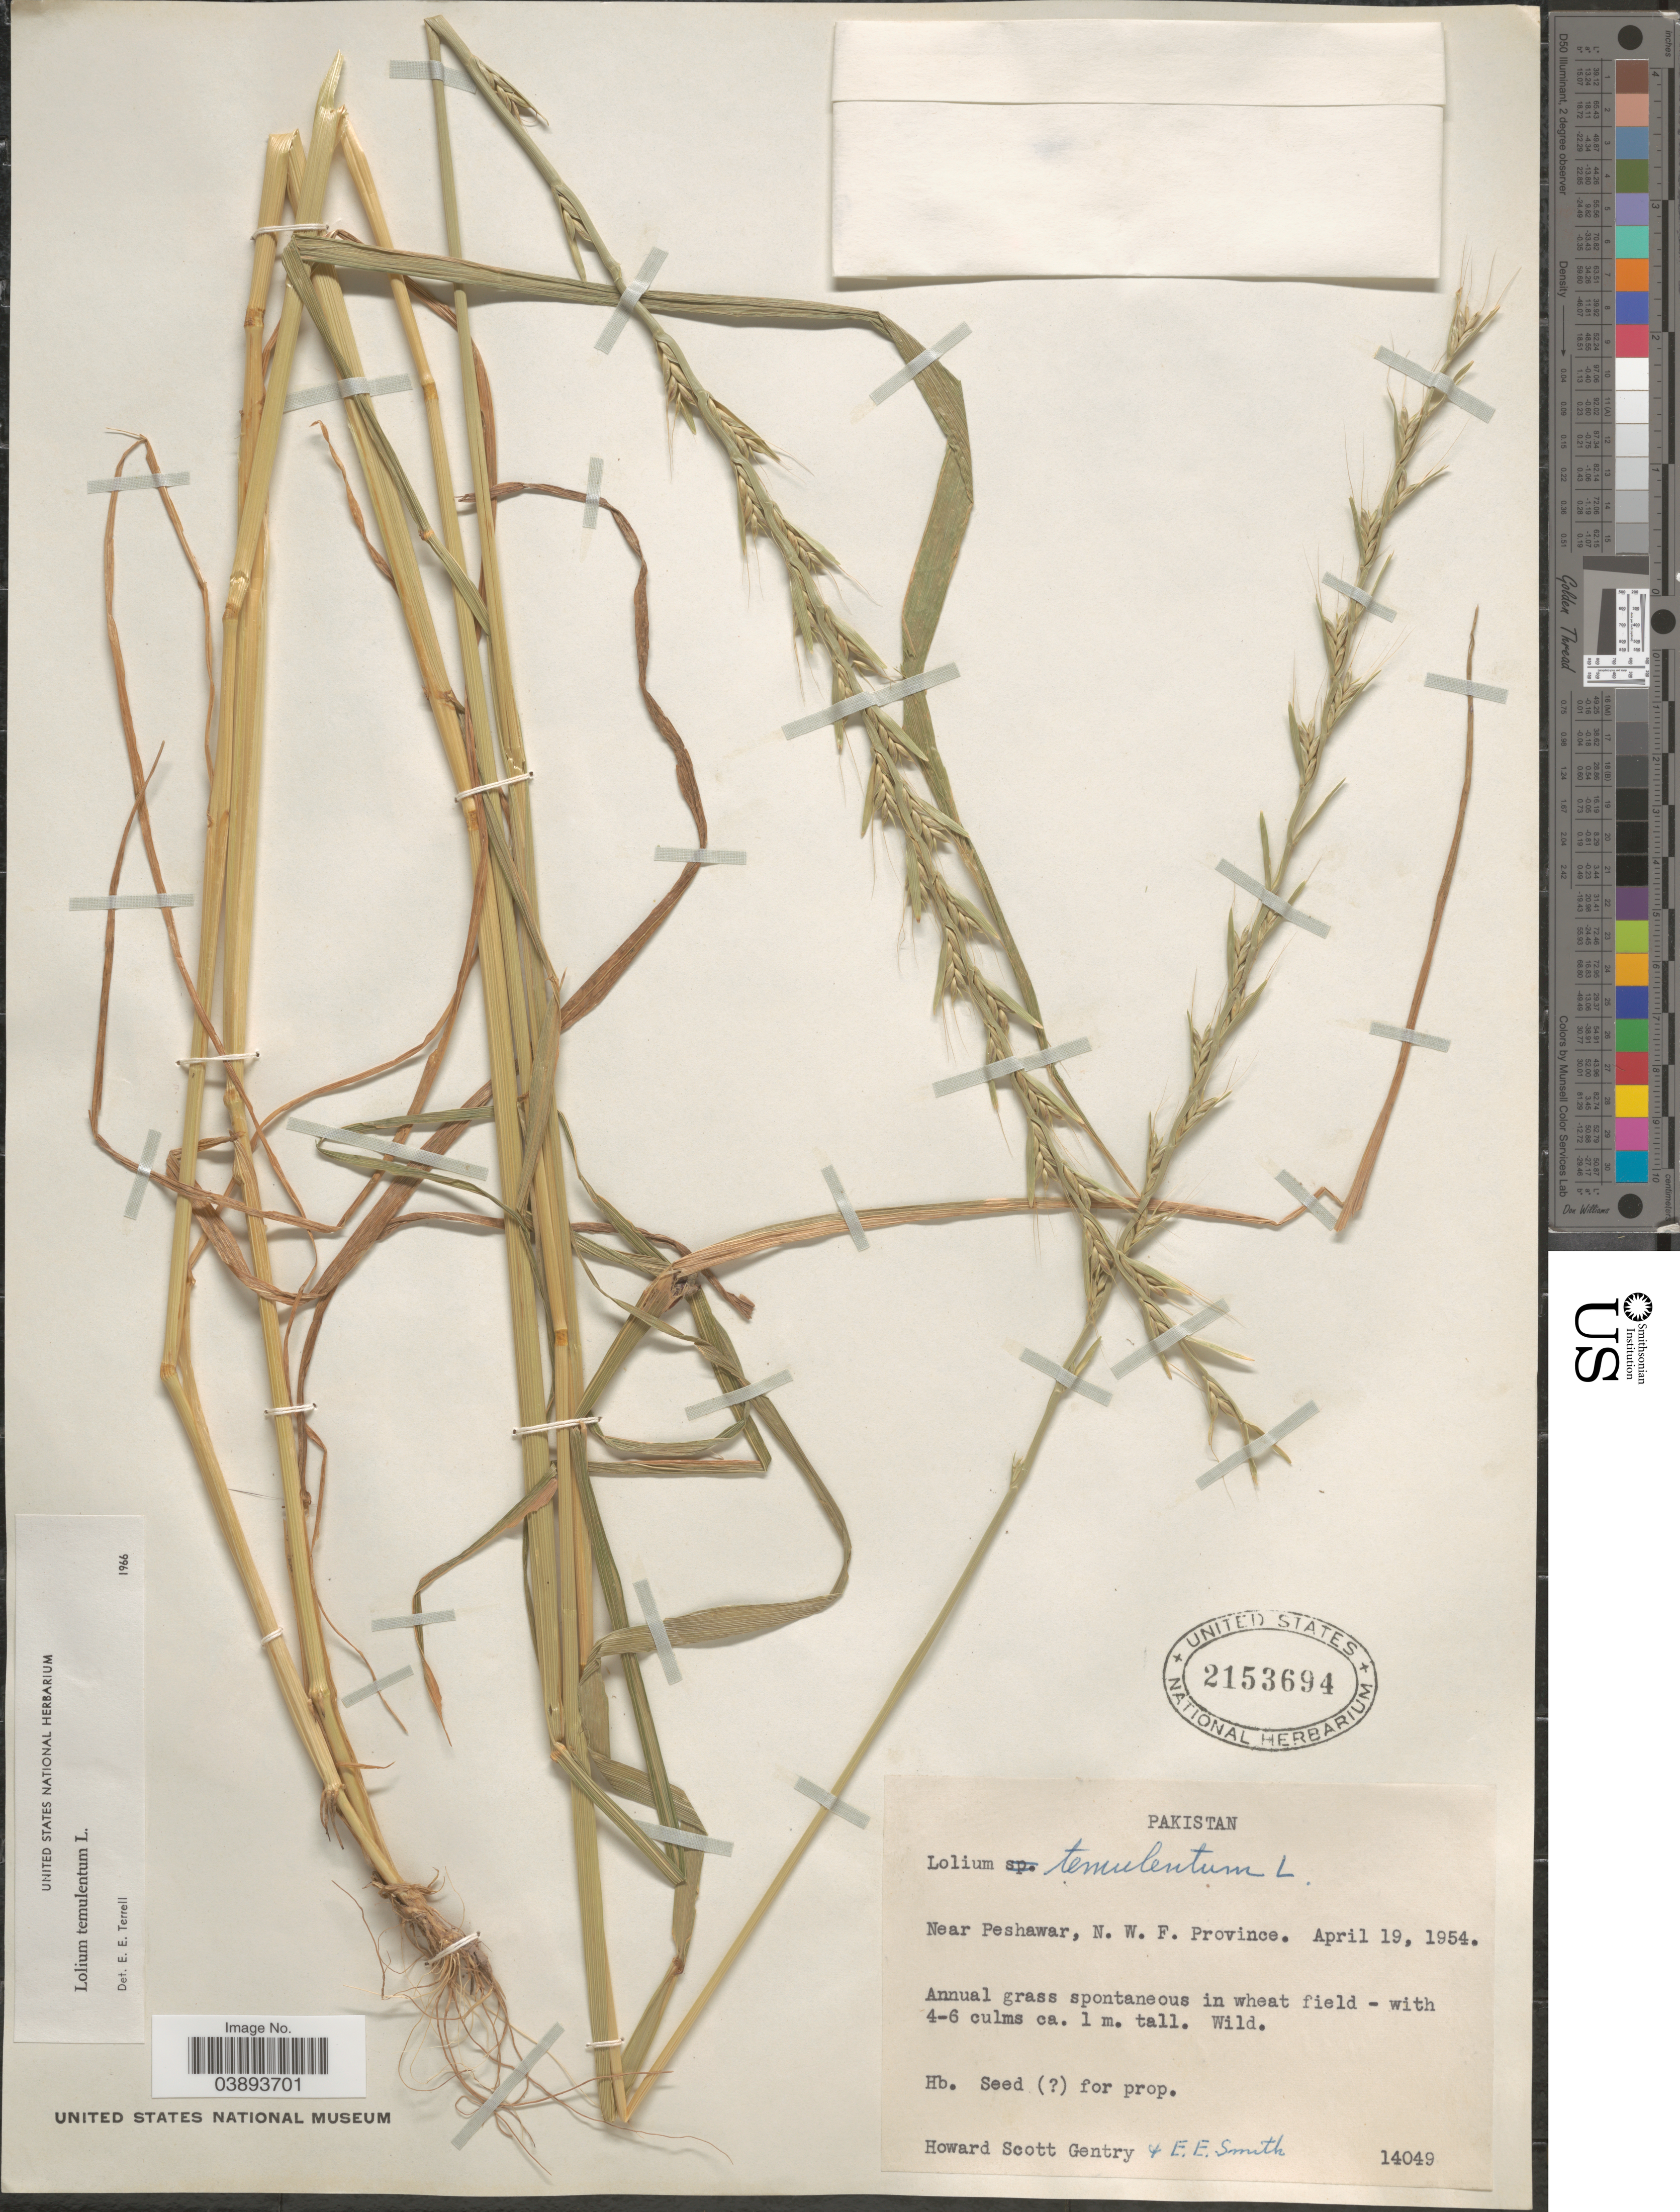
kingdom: Plantae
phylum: Tracheophyta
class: Liliopsida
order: Poales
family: Poaceae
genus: Lolium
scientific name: Lolium temulentum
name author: L.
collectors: H. S. Gentry & E. E. Smith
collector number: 14049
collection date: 1954-04-19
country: Pakistan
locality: Near Peshawar, N. W. F. Province.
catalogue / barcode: US 2153694